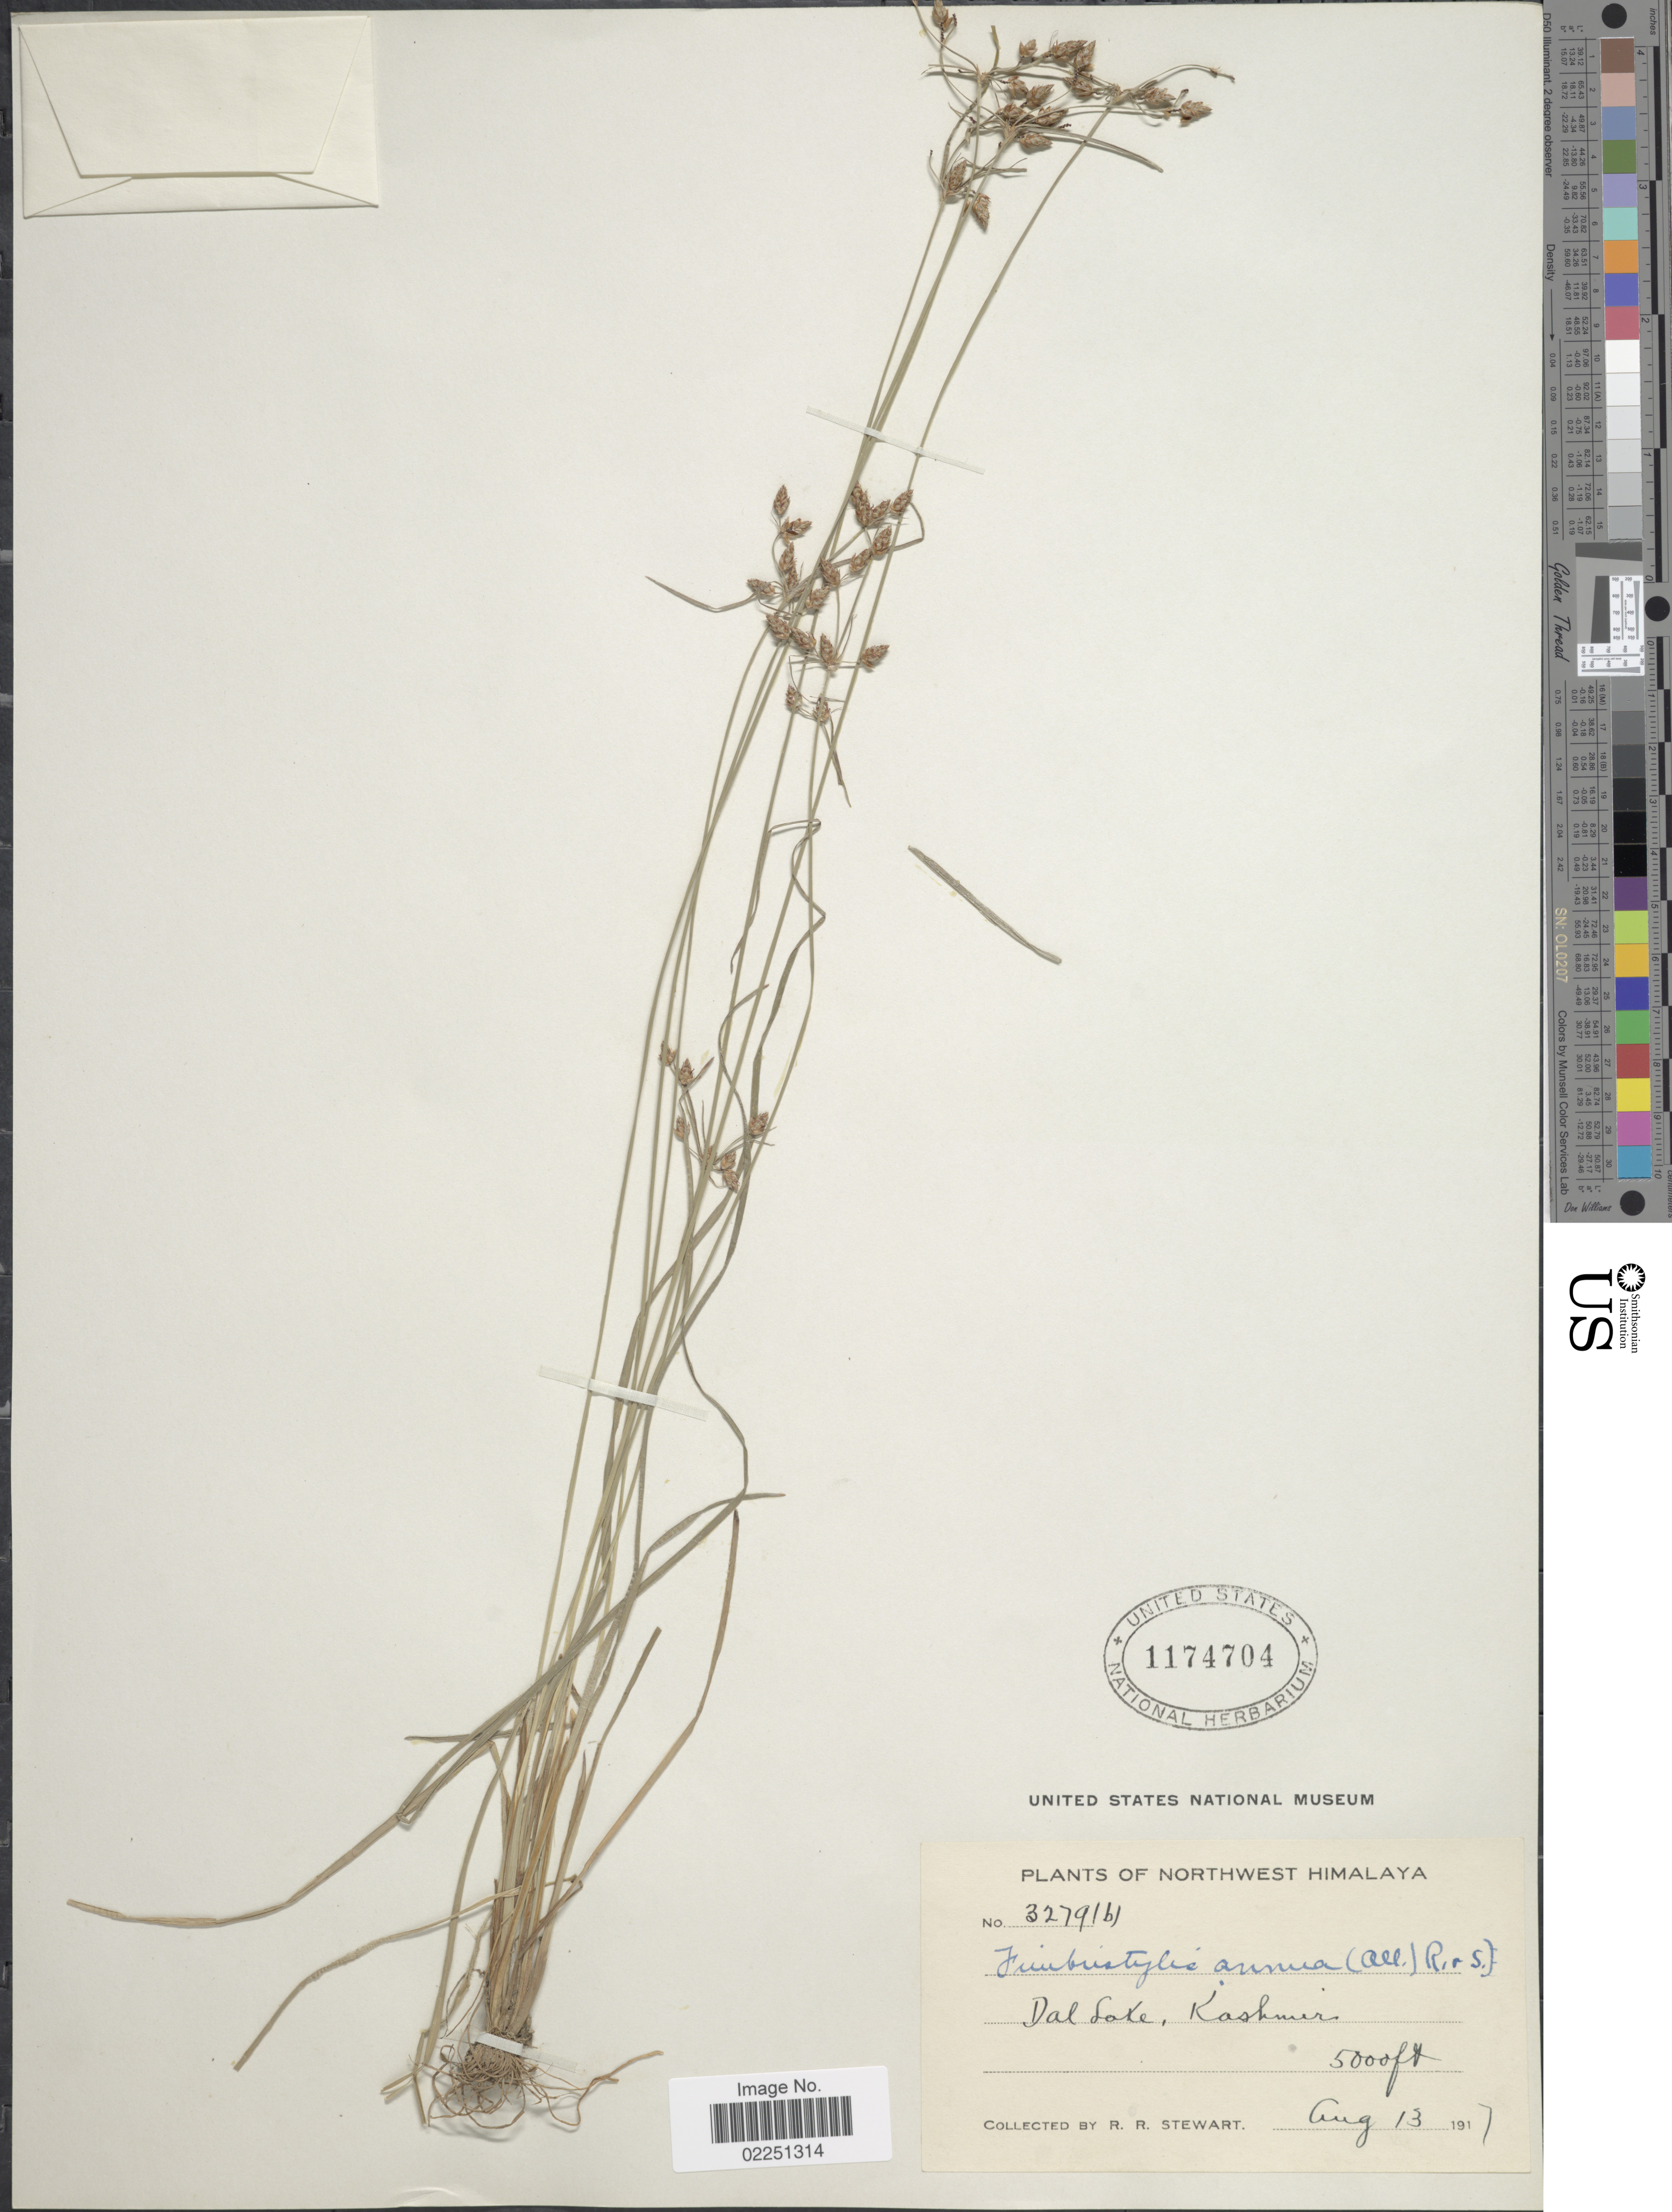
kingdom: Plantae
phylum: Tracheophyta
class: Liliopsida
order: Poales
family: Cyperaceae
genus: Fimbristylis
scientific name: Fimbristylis podocarpa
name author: Nees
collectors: R. R. Stewart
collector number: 3279161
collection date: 1917-08-13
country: India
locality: Northwest Himalaya. Dal Lake. Kashmir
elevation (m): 1524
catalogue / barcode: US 1174704